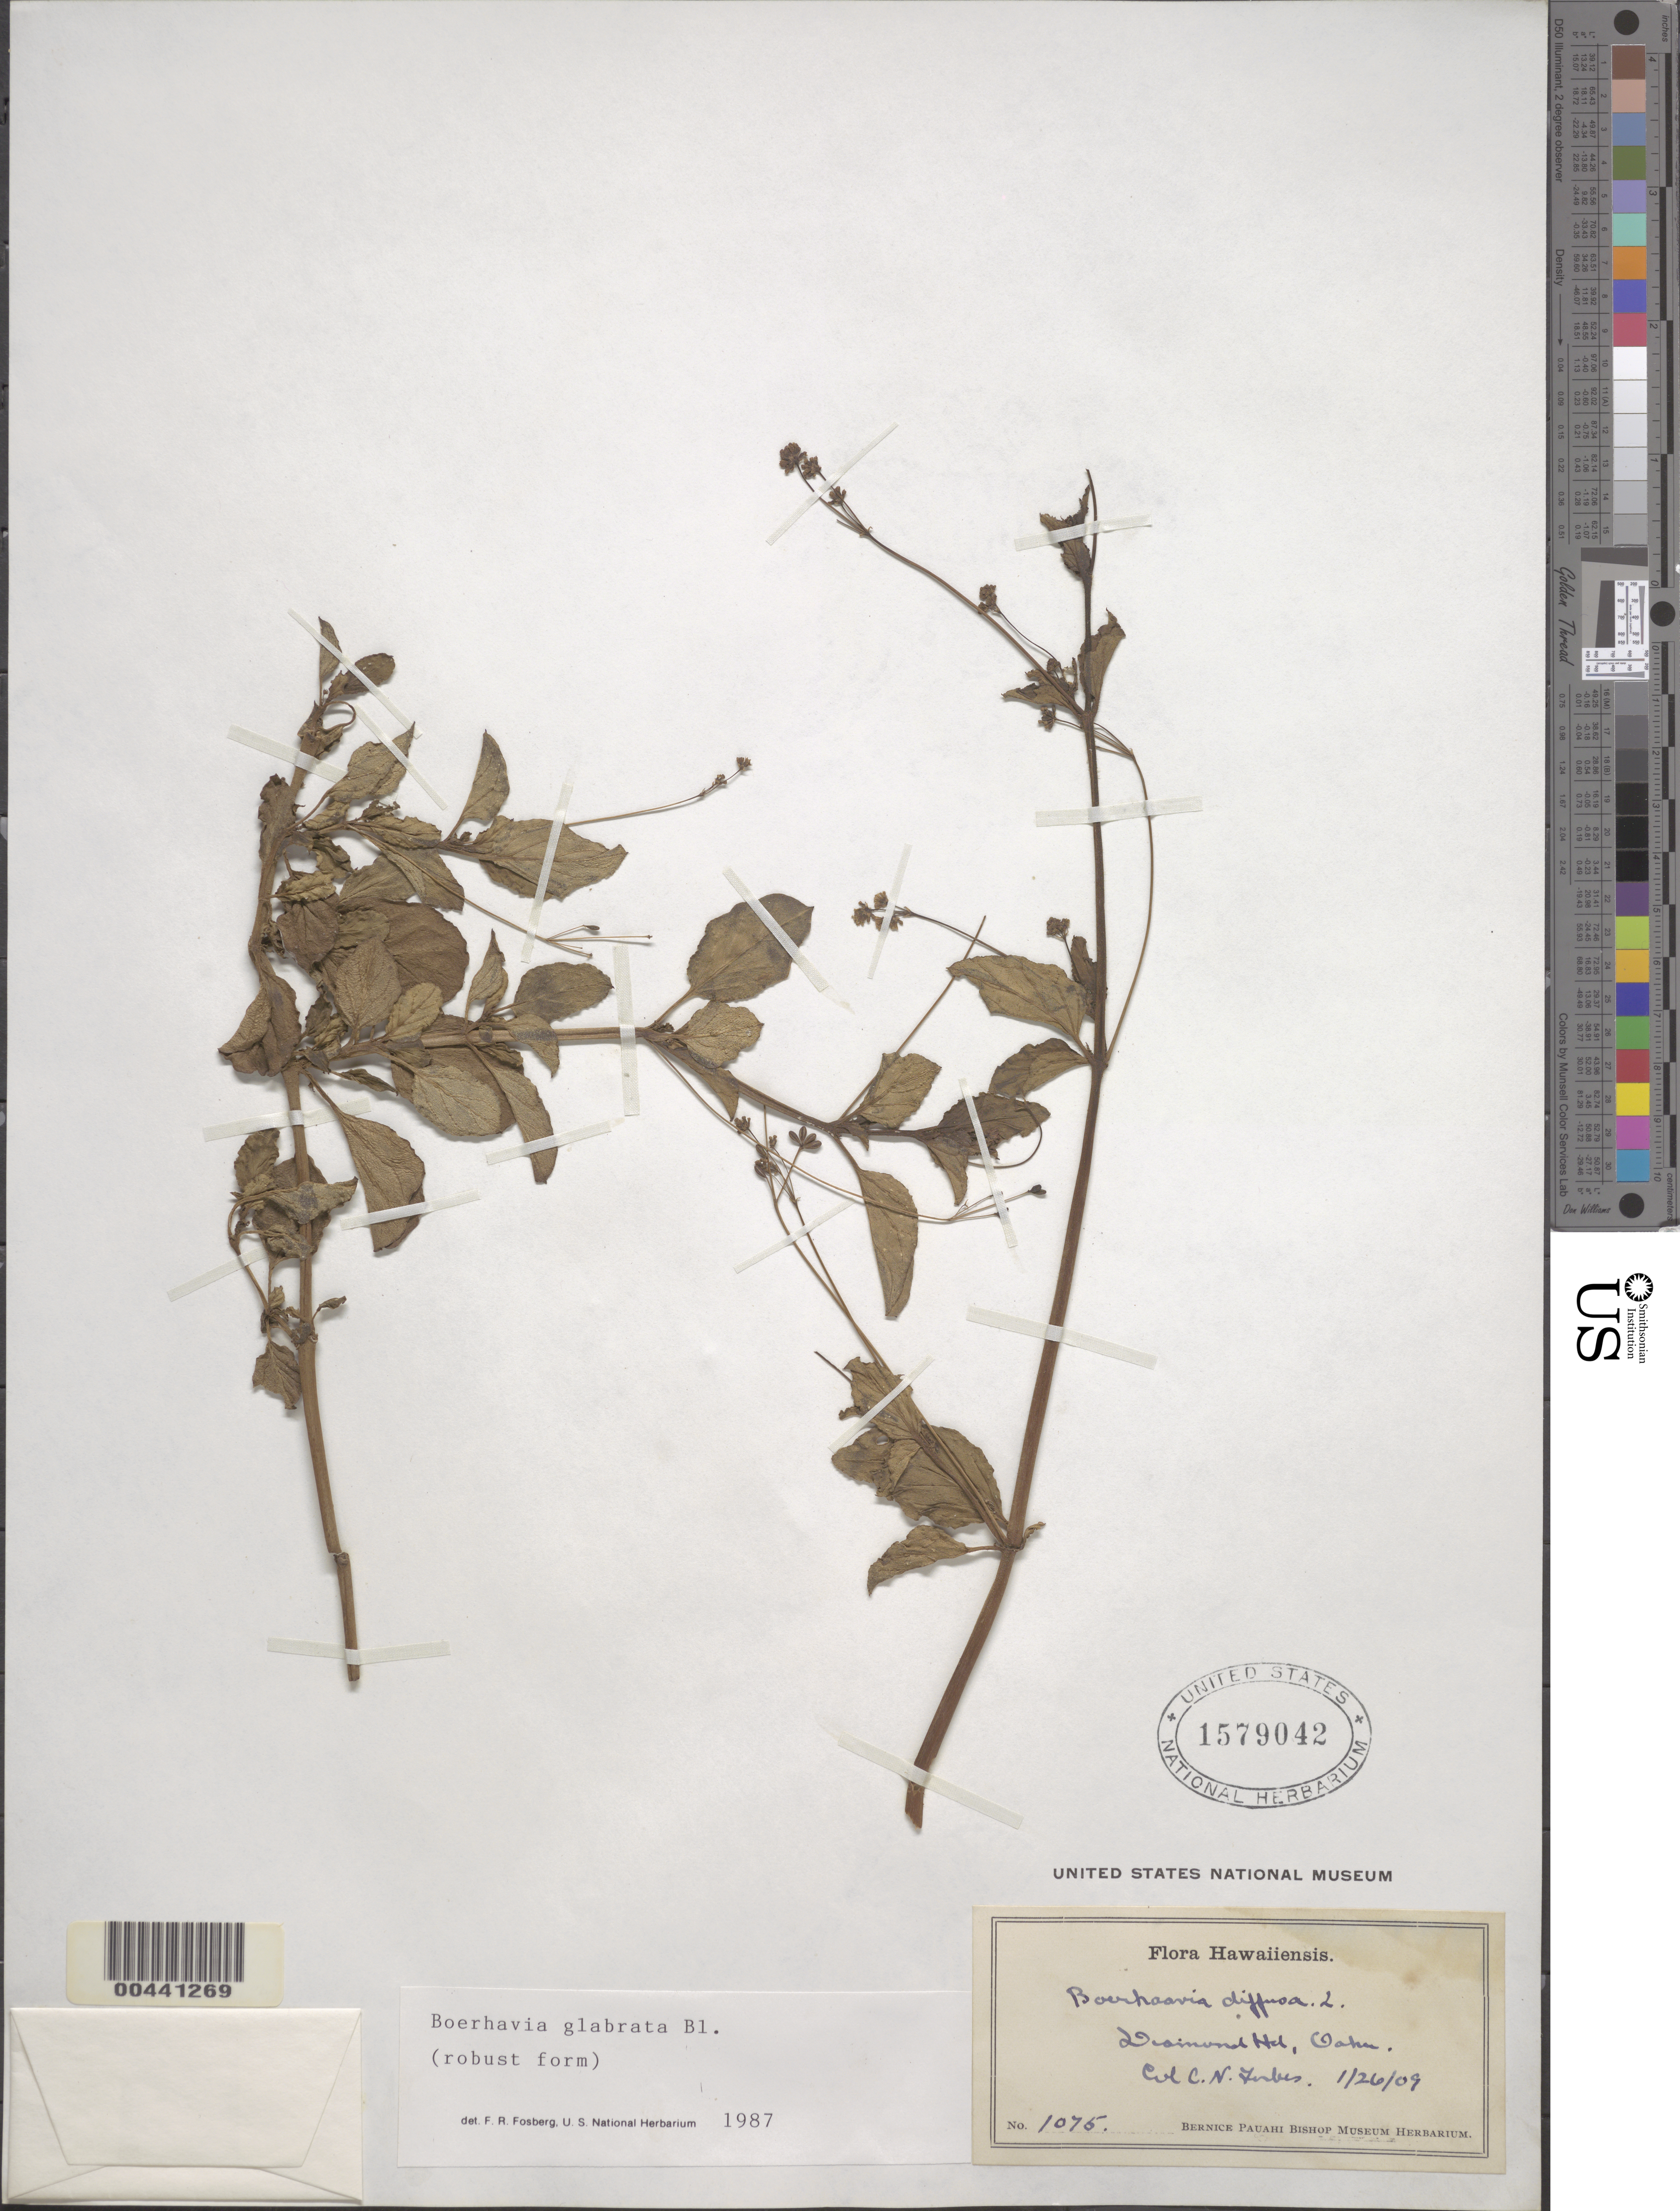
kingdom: Plantae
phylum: Tracheophyta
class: Magnoliopsida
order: Caryophyllales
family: Nyctaginaceae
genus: Boerhavia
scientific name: Boerhavia acutifolia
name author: (Choisy) J.W. Moore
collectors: C. N. Forbes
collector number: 1075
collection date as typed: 26 Jan 1909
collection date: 1909-01-26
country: United States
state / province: Hawaii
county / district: Honolulu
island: Oahu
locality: Diamond Head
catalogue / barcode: US 1579042